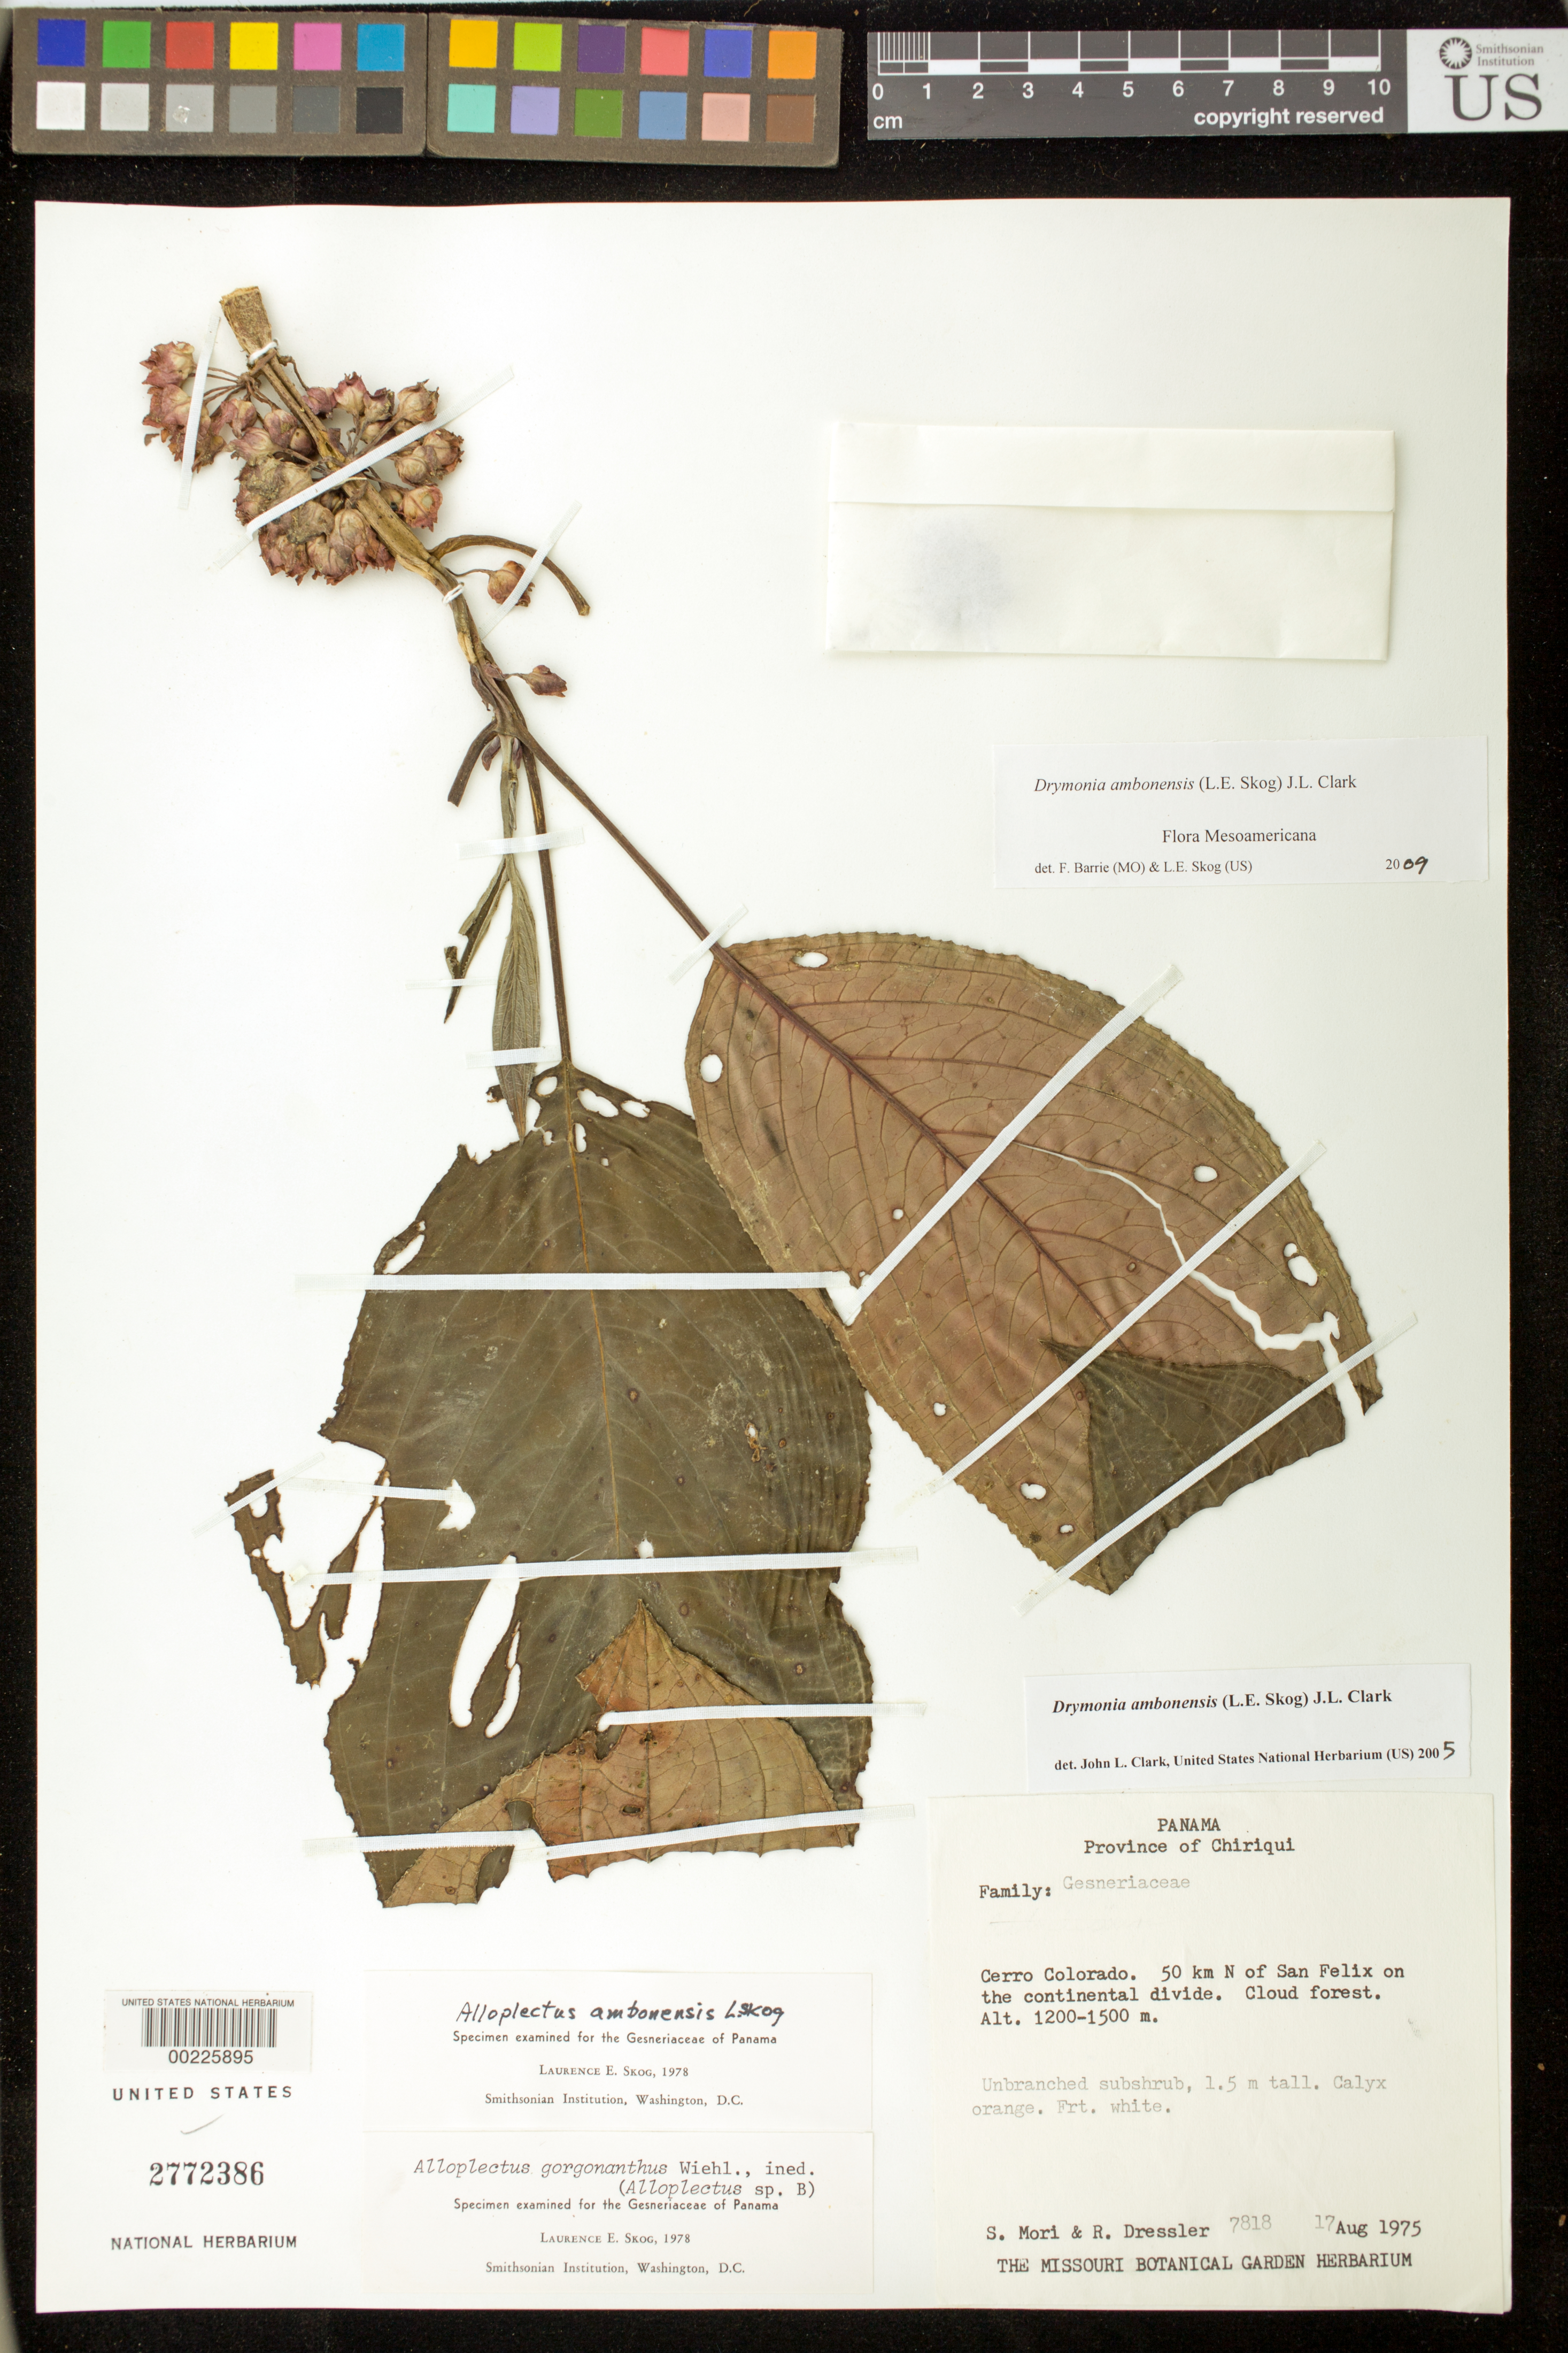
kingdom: Plantae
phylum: Tracheophyta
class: Magnoliopsida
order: Lamiales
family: Gesneriaceae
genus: Drymonia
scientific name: Drymonia ambonensis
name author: (L.E. Skog) J.L. Clark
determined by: Clark, J. L., (SEL), The Marie Selby Botanical Garden (UNITED STATES)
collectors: S. Mori & R. Dressler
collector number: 7818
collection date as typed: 17 Aug 1975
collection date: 1975-08-17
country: Panama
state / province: Chiriquí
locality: Cerro Colorado, 50 km N of San Felix on the continental divide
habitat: Cloud forest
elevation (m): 1200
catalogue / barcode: US 2772386